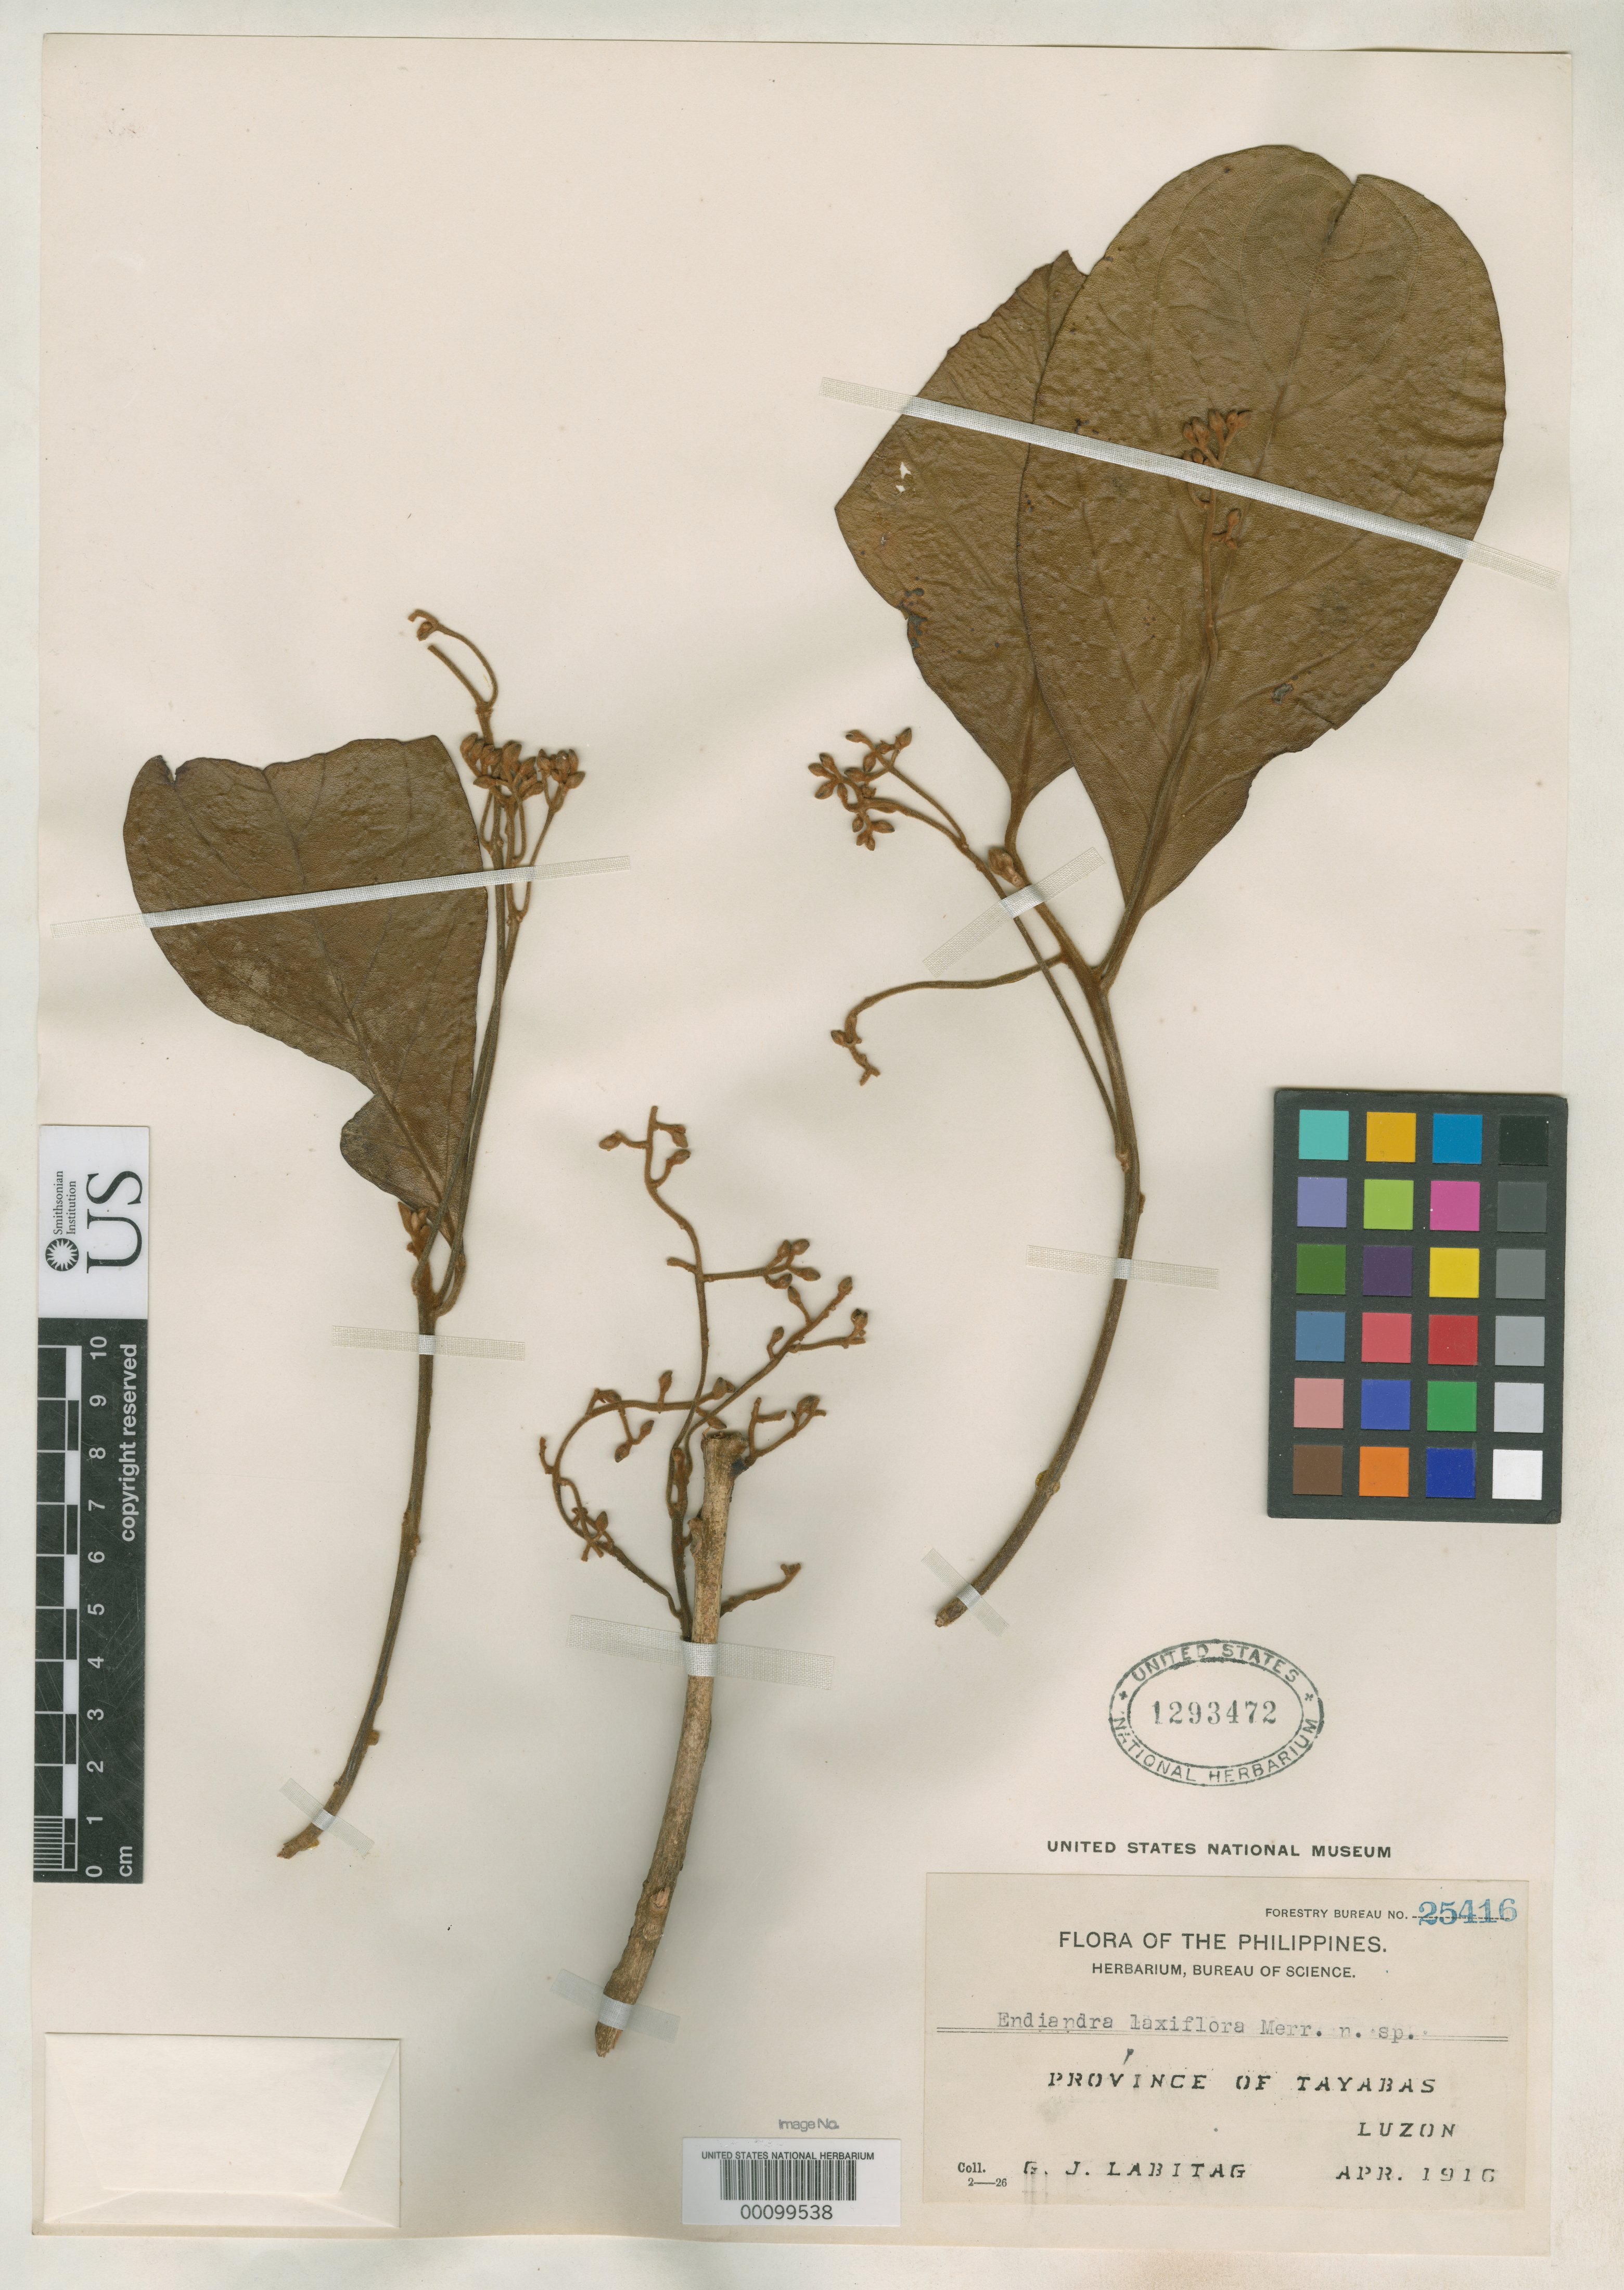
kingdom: Plantae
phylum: Tracheophyta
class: Magnoliopsida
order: Laurales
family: Lauraceae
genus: Endiandra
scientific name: Endiandra laxiflora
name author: Merr.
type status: Isotype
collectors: G. Labitag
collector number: Bur. Sci. 25416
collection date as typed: Apr 1916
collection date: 1916-04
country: Philippines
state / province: Calabarzon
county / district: Quezon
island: Luzon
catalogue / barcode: US 1293472